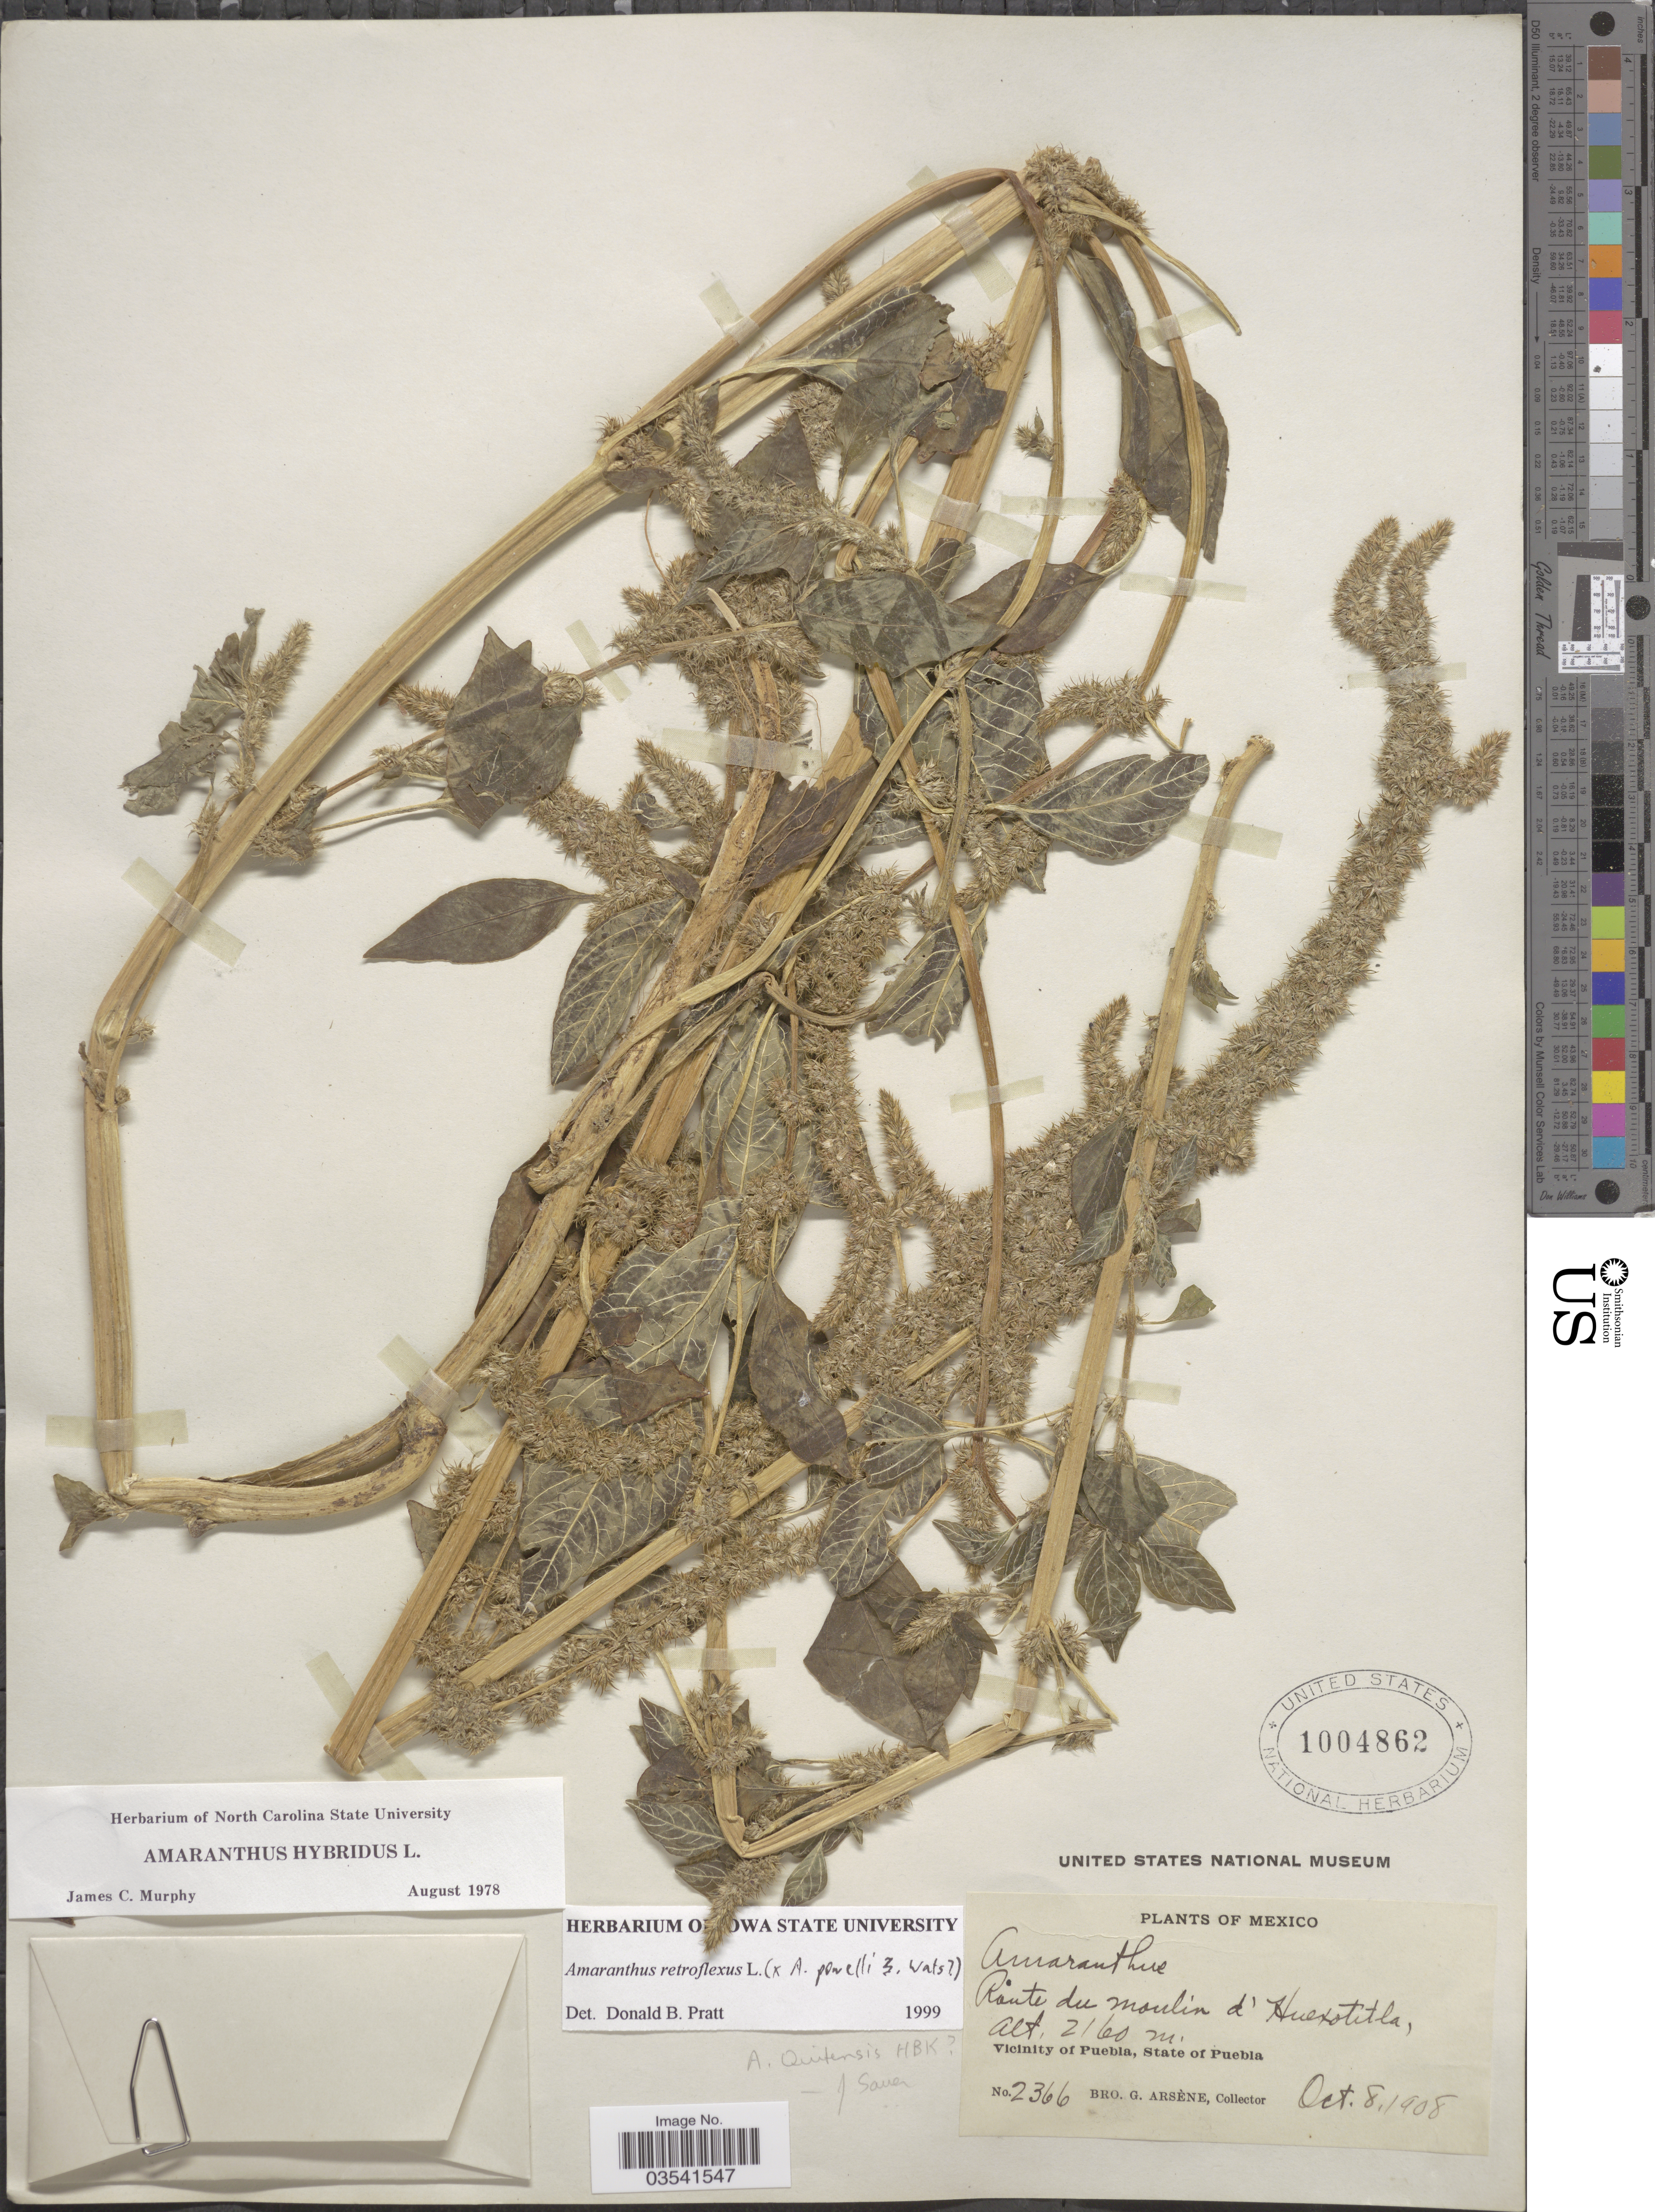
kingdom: Plantae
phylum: Tracheophyta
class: Magnoliopsida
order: Caryophyllales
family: Amaranthaceae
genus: Amaranthus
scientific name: Amaranthus hybridus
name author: L.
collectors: Bro. G. Arsène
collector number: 2366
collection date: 1908-10-08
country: Mexico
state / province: Puebla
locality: Route du moulin d'Huexotitla, Vicinity of Puebla.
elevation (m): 2160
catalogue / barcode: US 1004862